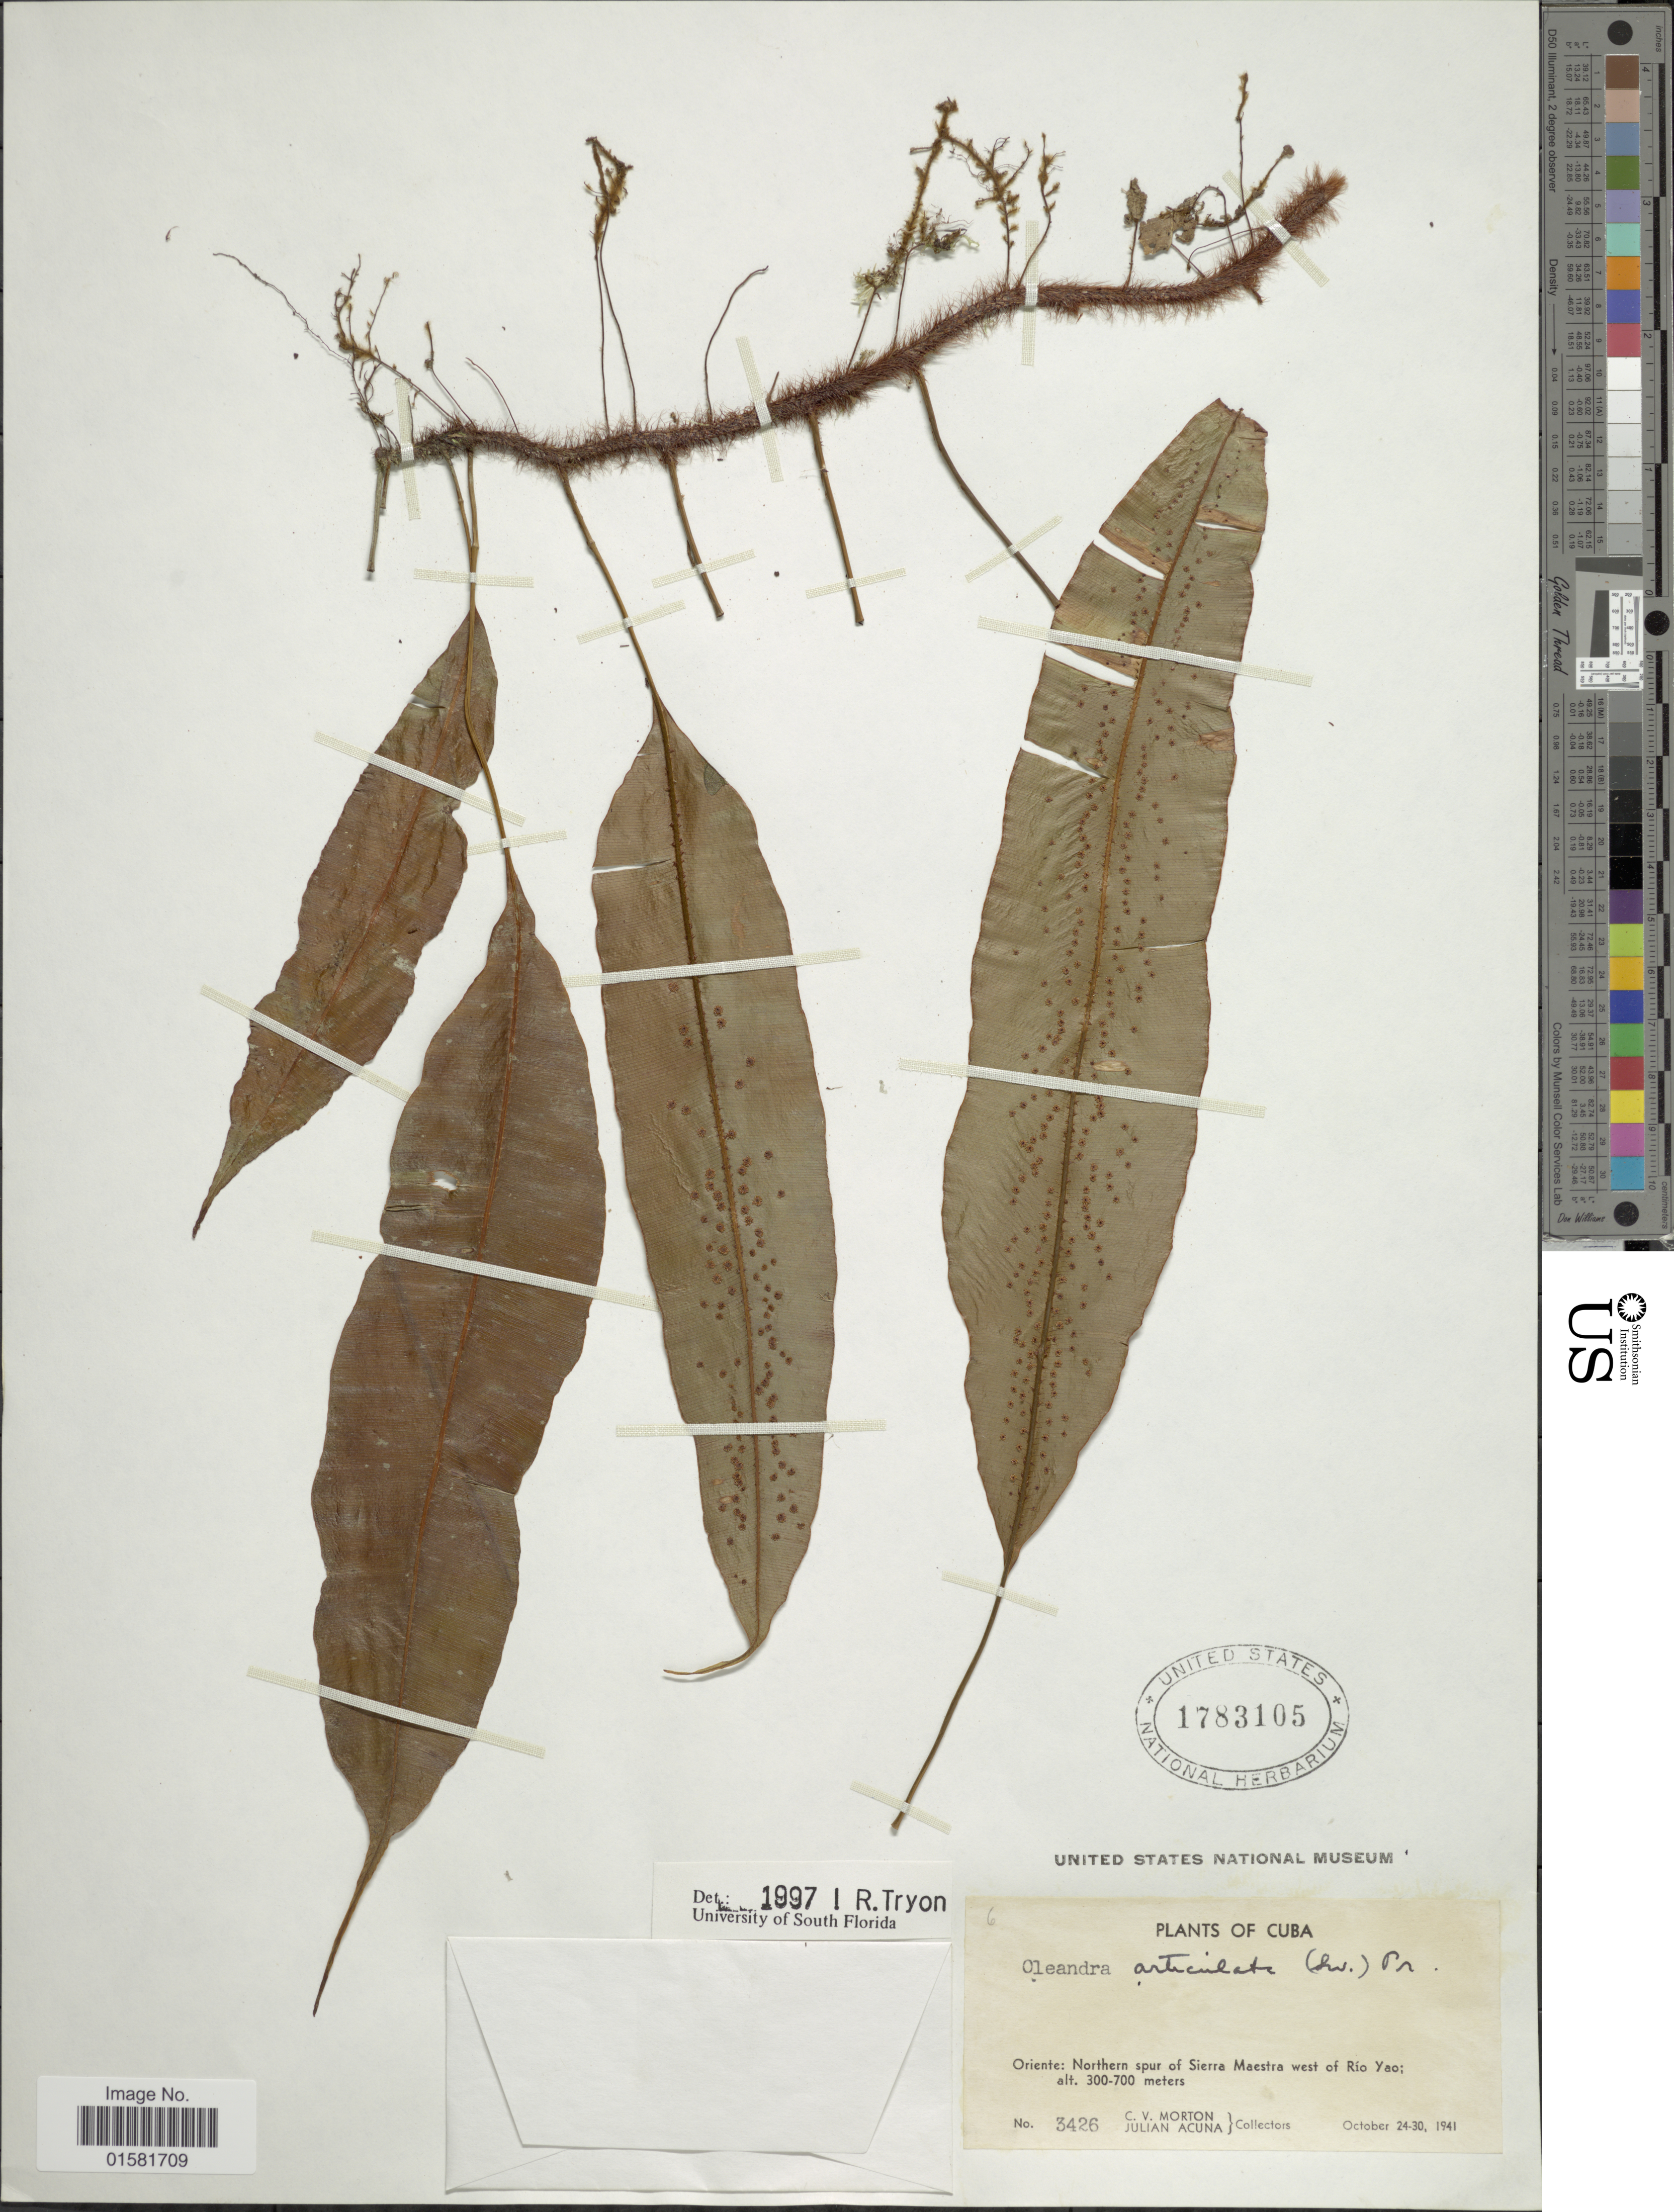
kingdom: Plantae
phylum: Tracheophyta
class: Polypodiopsida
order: Polypodiales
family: Oleandraceae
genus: Oleandra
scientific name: Oleandra articulata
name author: (Sw.) C. Presl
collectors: C. V. Morton & J. B. Acuña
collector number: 3426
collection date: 1941-10-24/1941-10-30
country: Cuba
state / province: Oriente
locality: Cuba: Oriente: Northern spur of Sierra Maestra west of Rio Yao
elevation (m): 300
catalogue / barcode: US 1783105